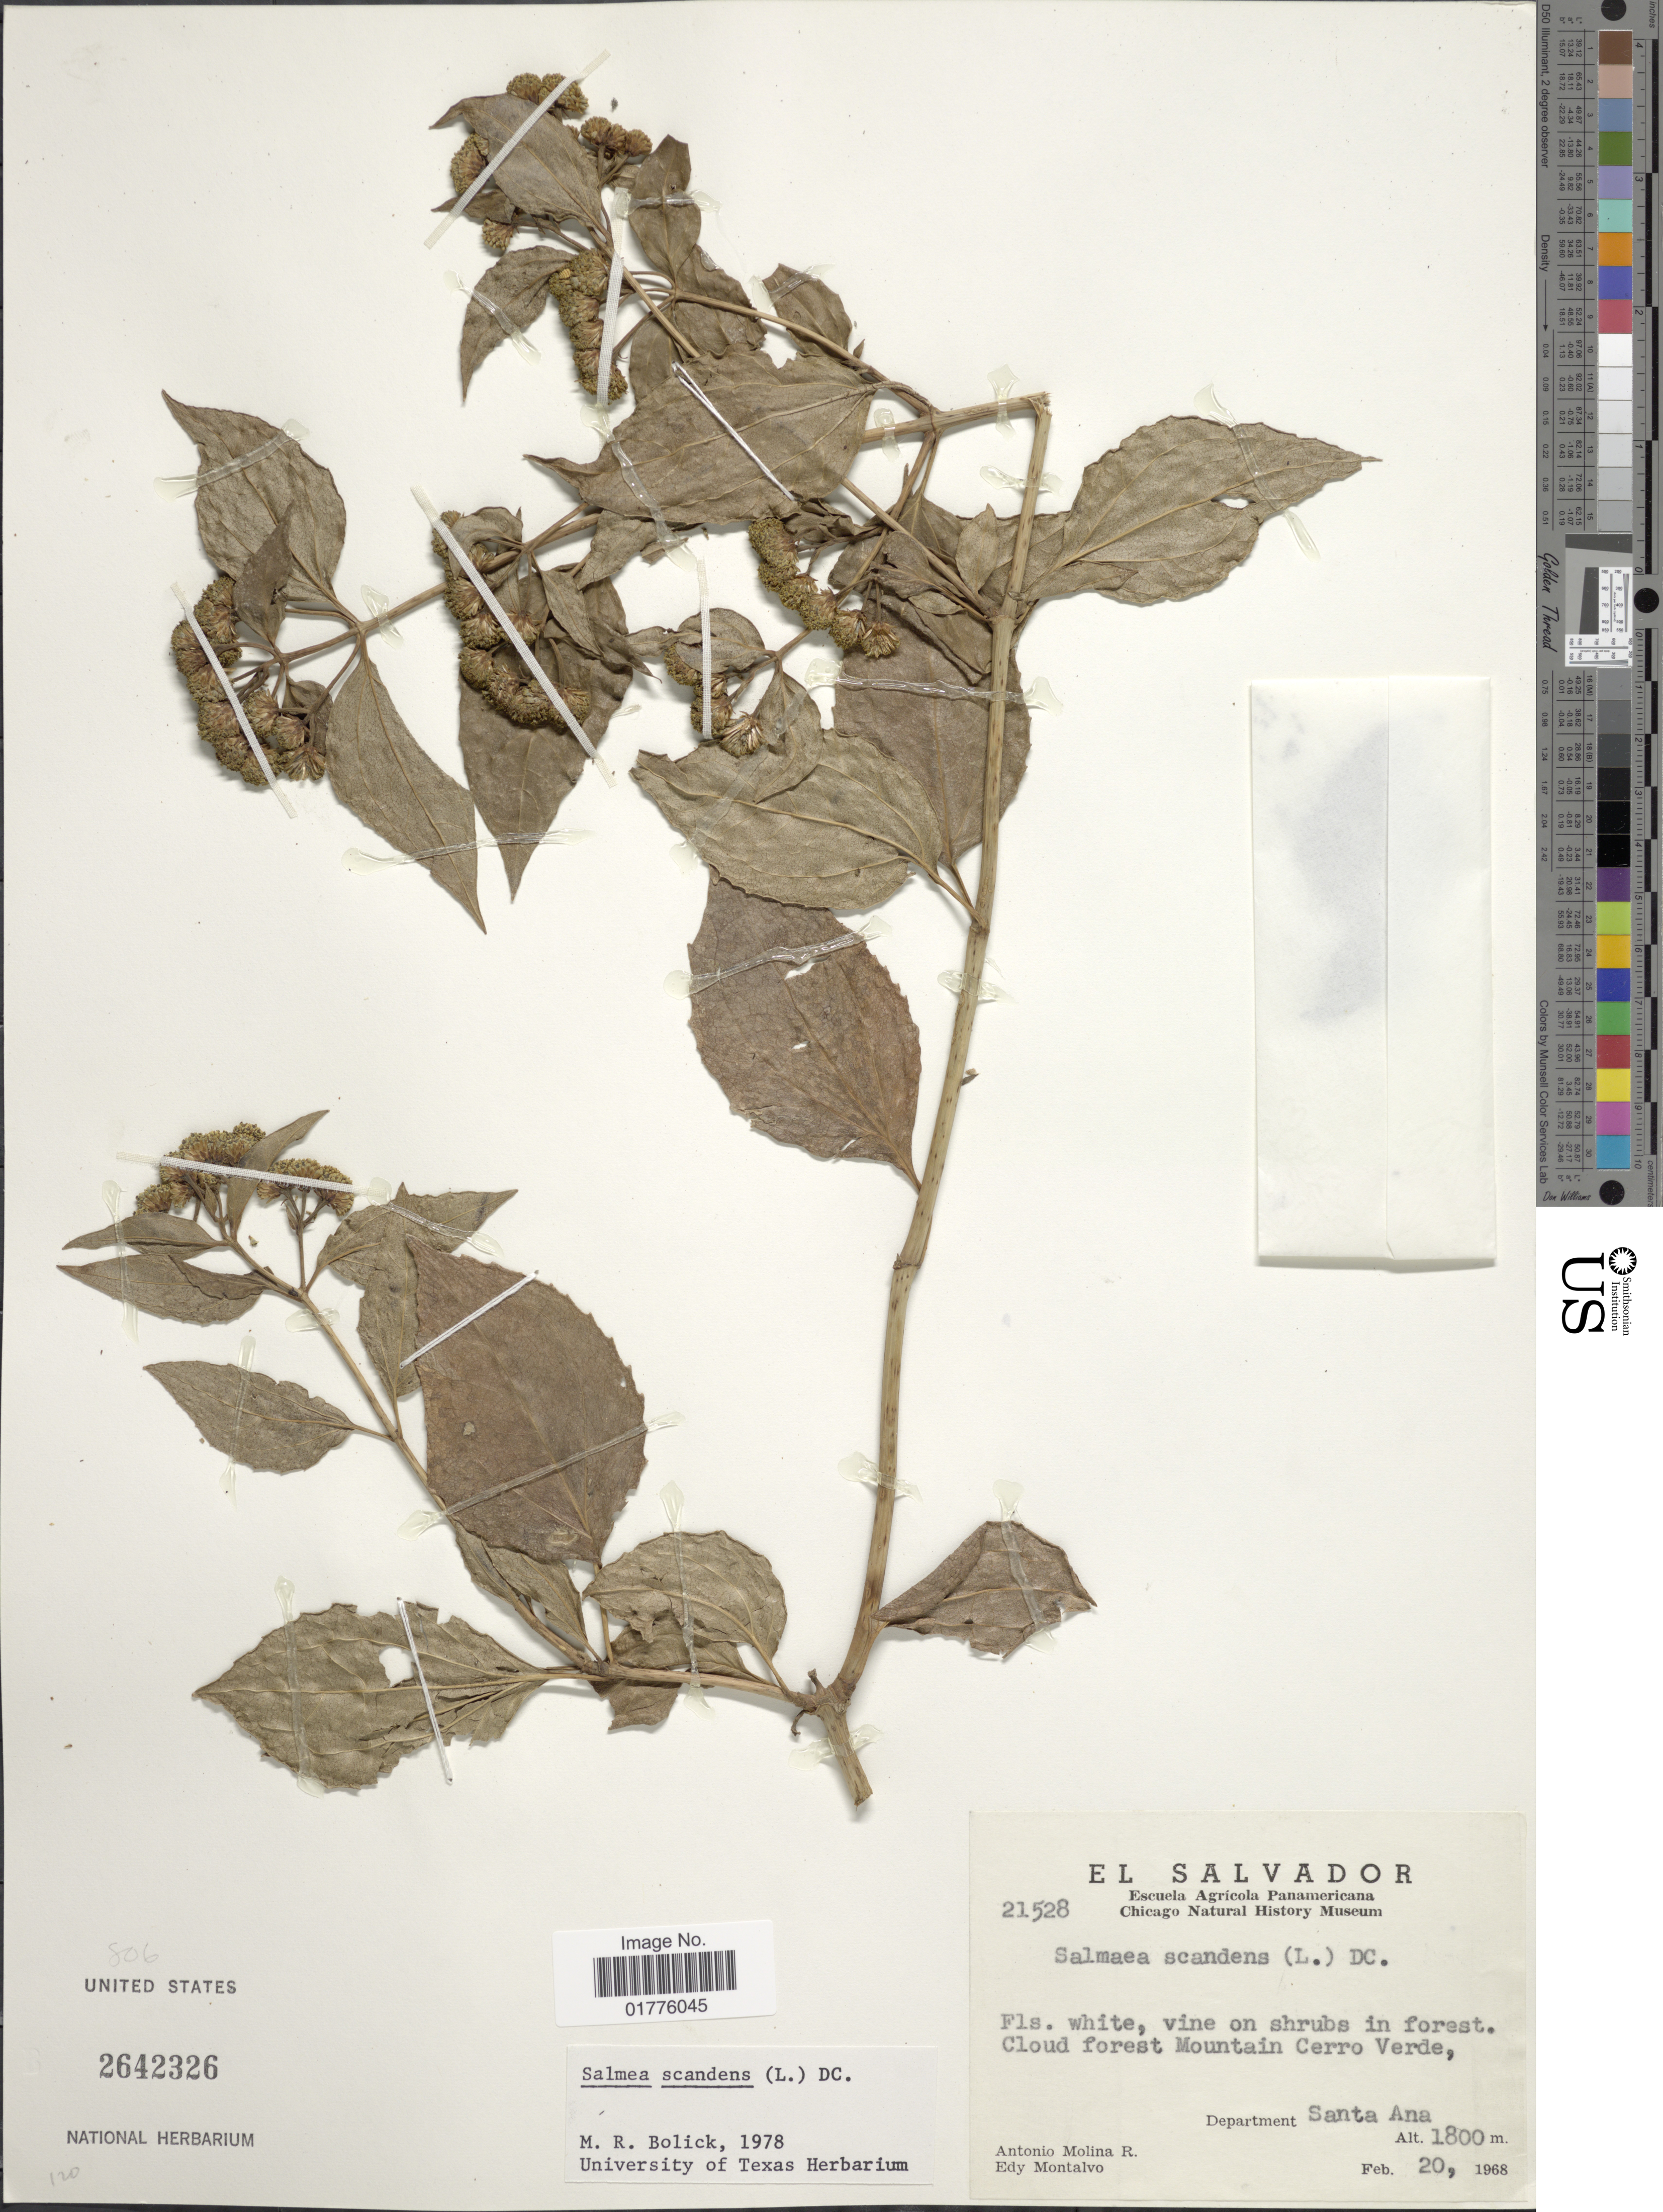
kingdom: Plantae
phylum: Tracheophyta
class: Magnoliopsida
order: Asterales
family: Asteraceae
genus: Salmea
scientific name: Salmea scandens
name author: (L.) DC.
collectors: A. Molina R. & E. A. Montalvo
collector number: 21528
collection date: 1968-02-20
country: El Salvador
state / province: Santa Ana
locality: Cloud forest Mountain Cerro Verde. Department Santa Ana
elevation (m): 1800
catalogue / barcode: US 2642326